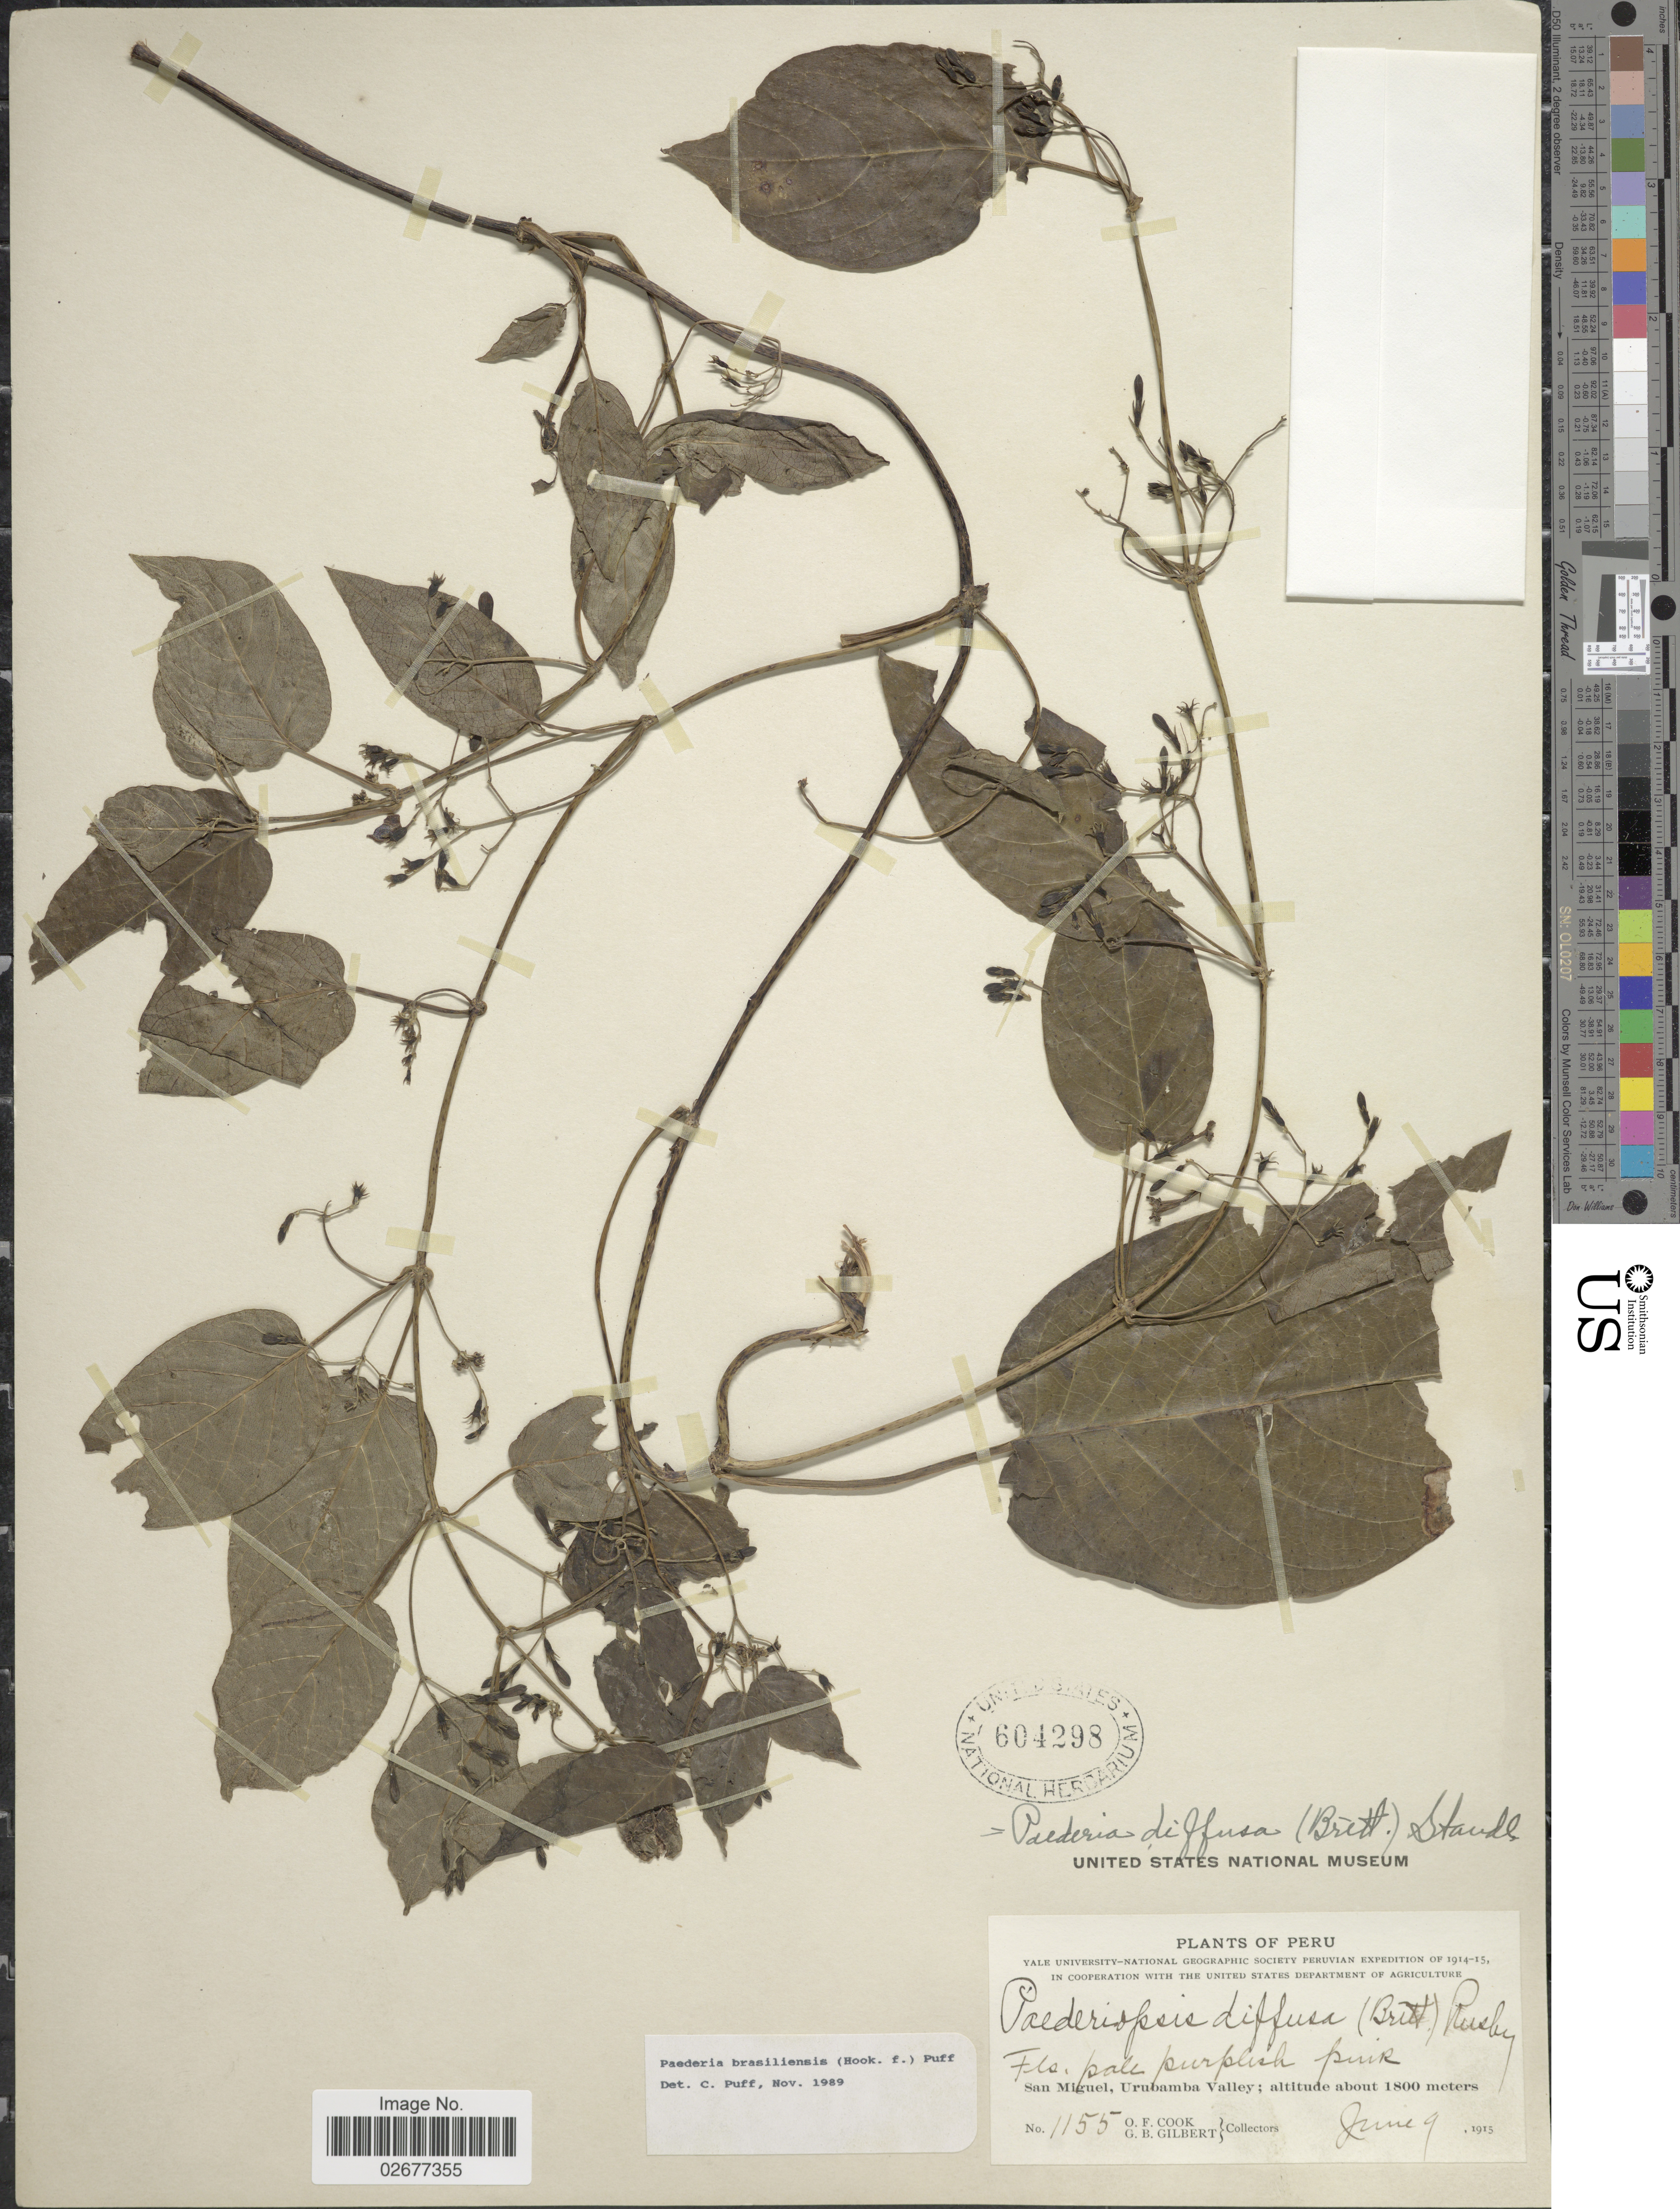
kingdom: Plantae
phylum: Tracheophyta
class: Magnoliopsida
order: Gentianales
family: Rubiaceae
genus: Paederia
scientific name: Paederia brasiliensis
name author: (Hook. f.) Puff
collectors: O. F. Cook & G. B. Gilbert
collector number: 1155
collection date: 1915-06-09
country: Peru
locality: San Miguel, Urubamba Valley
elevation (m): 1800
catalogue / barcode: US 604298